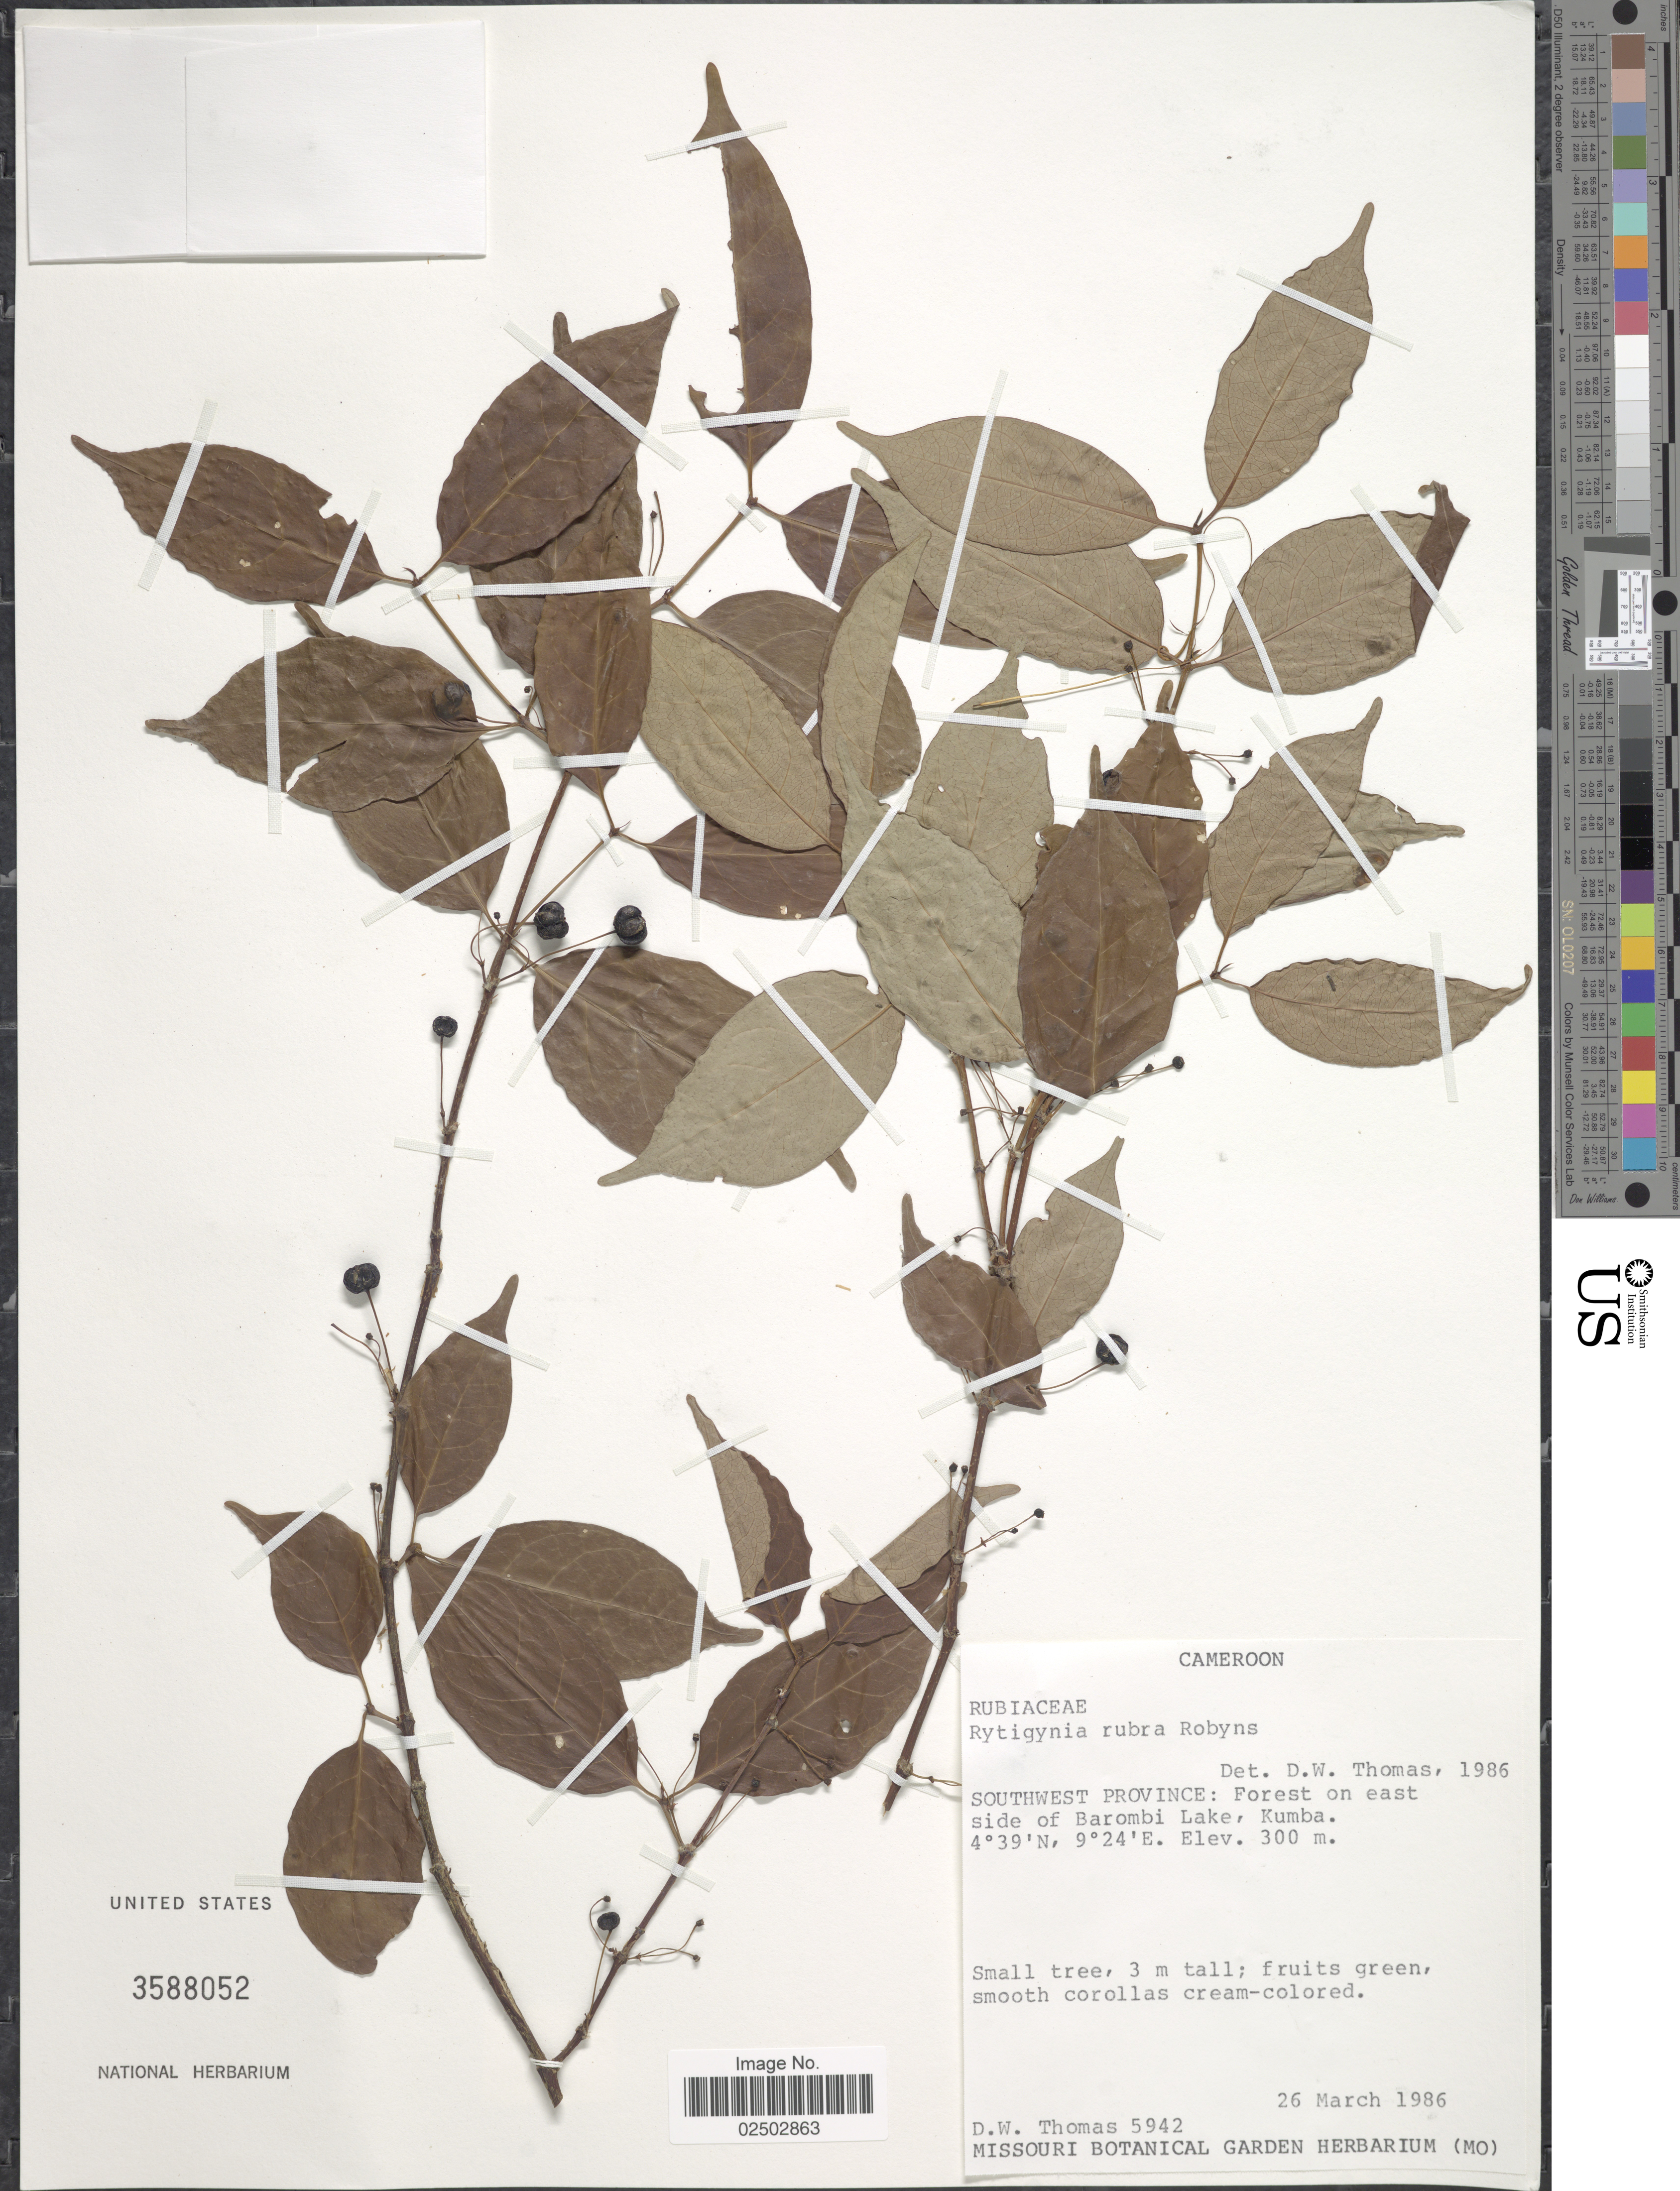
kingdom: Plantae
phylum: Tracheophyta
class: Magnoliopsida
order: Gentianales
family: Rubiaceae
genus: Rytigynia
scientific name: Rytigynia rubra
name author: Robyns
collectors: D. W. Thomas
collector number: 5942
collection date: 1986-03-26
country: Cameroon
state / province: Sud-Ouest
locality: Southwest Province: Forest on east side of Barombi Lake, Kumba.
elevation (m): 300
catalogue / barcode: US 3588052